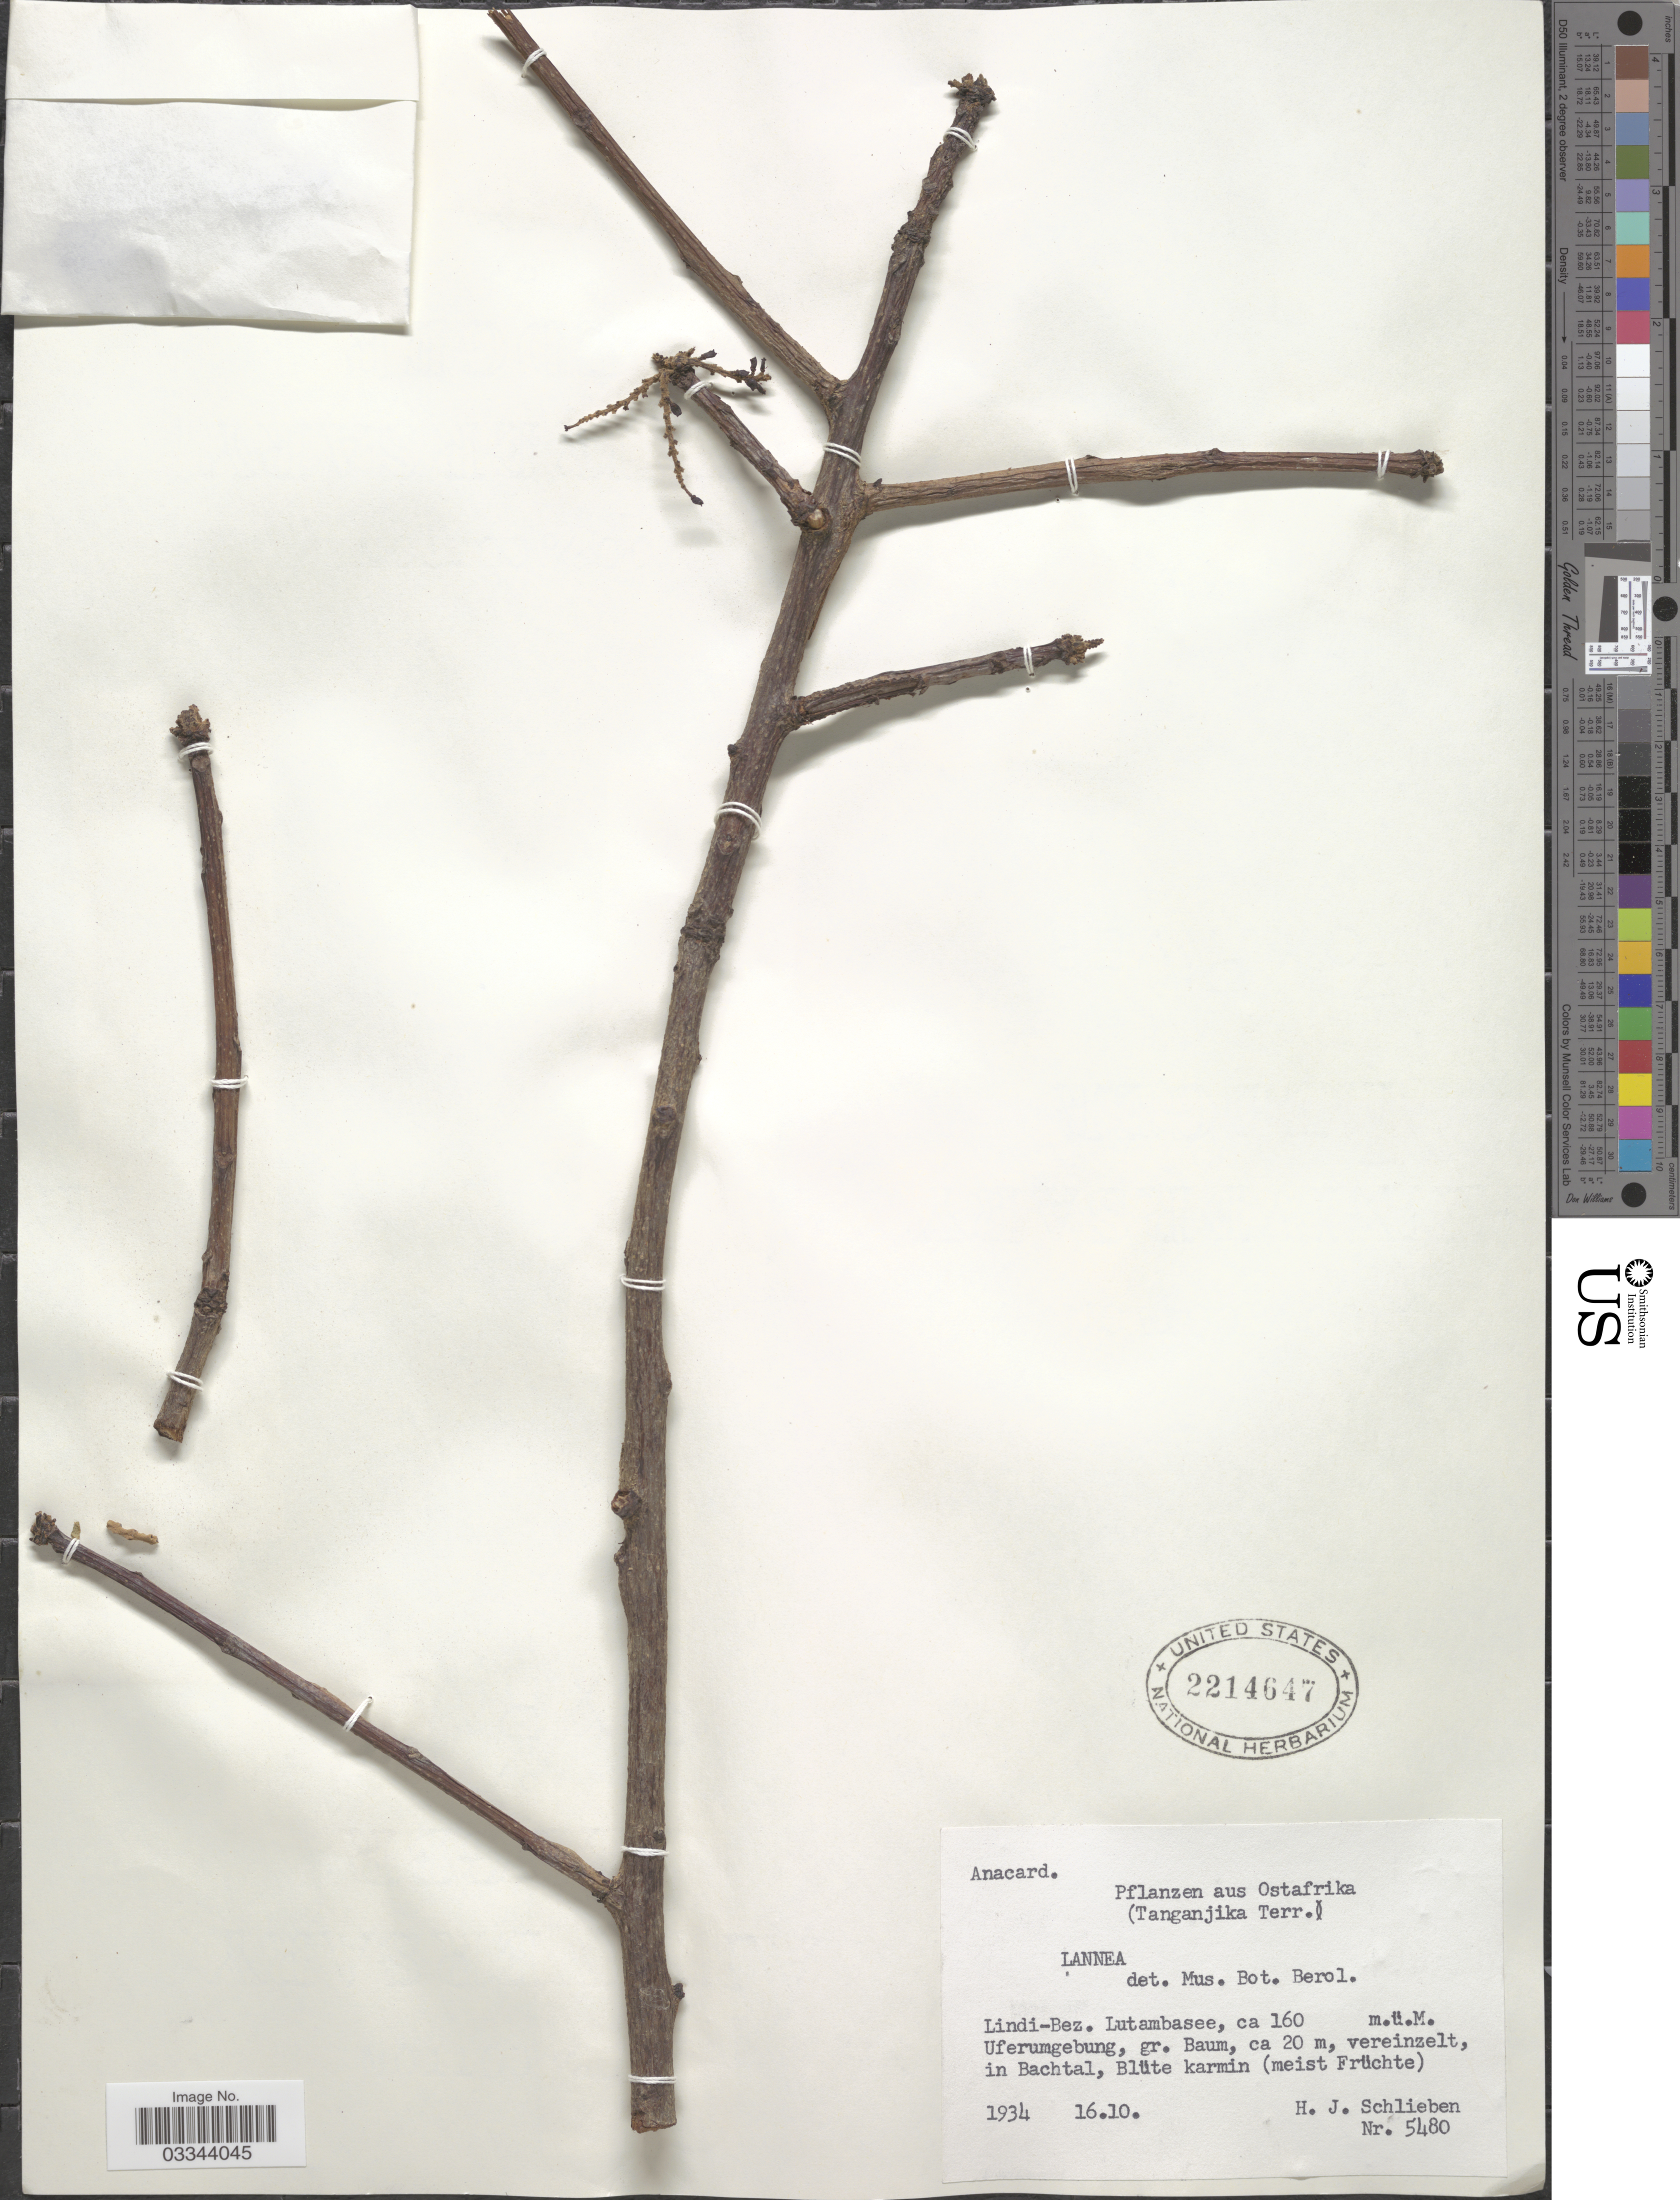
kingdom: Plantae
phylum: Tracheophyta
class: Magnoliopsida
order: Sapindales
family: Anacardiaceae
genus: Lannea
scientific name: Lannea sp.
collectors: H. J. Schlieben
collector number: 5480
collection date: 1934-10-16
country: Tanzania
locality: Aus Ostafrika (Tanganjika Terr.) Lindi-Bez. Lutambasee. Uferumgebung, gr. Baum. ca. 20 m, vereinzelt, in Bachtal, Blüte karmin (meist Früchte).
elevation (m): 160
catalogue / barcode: US 2214647